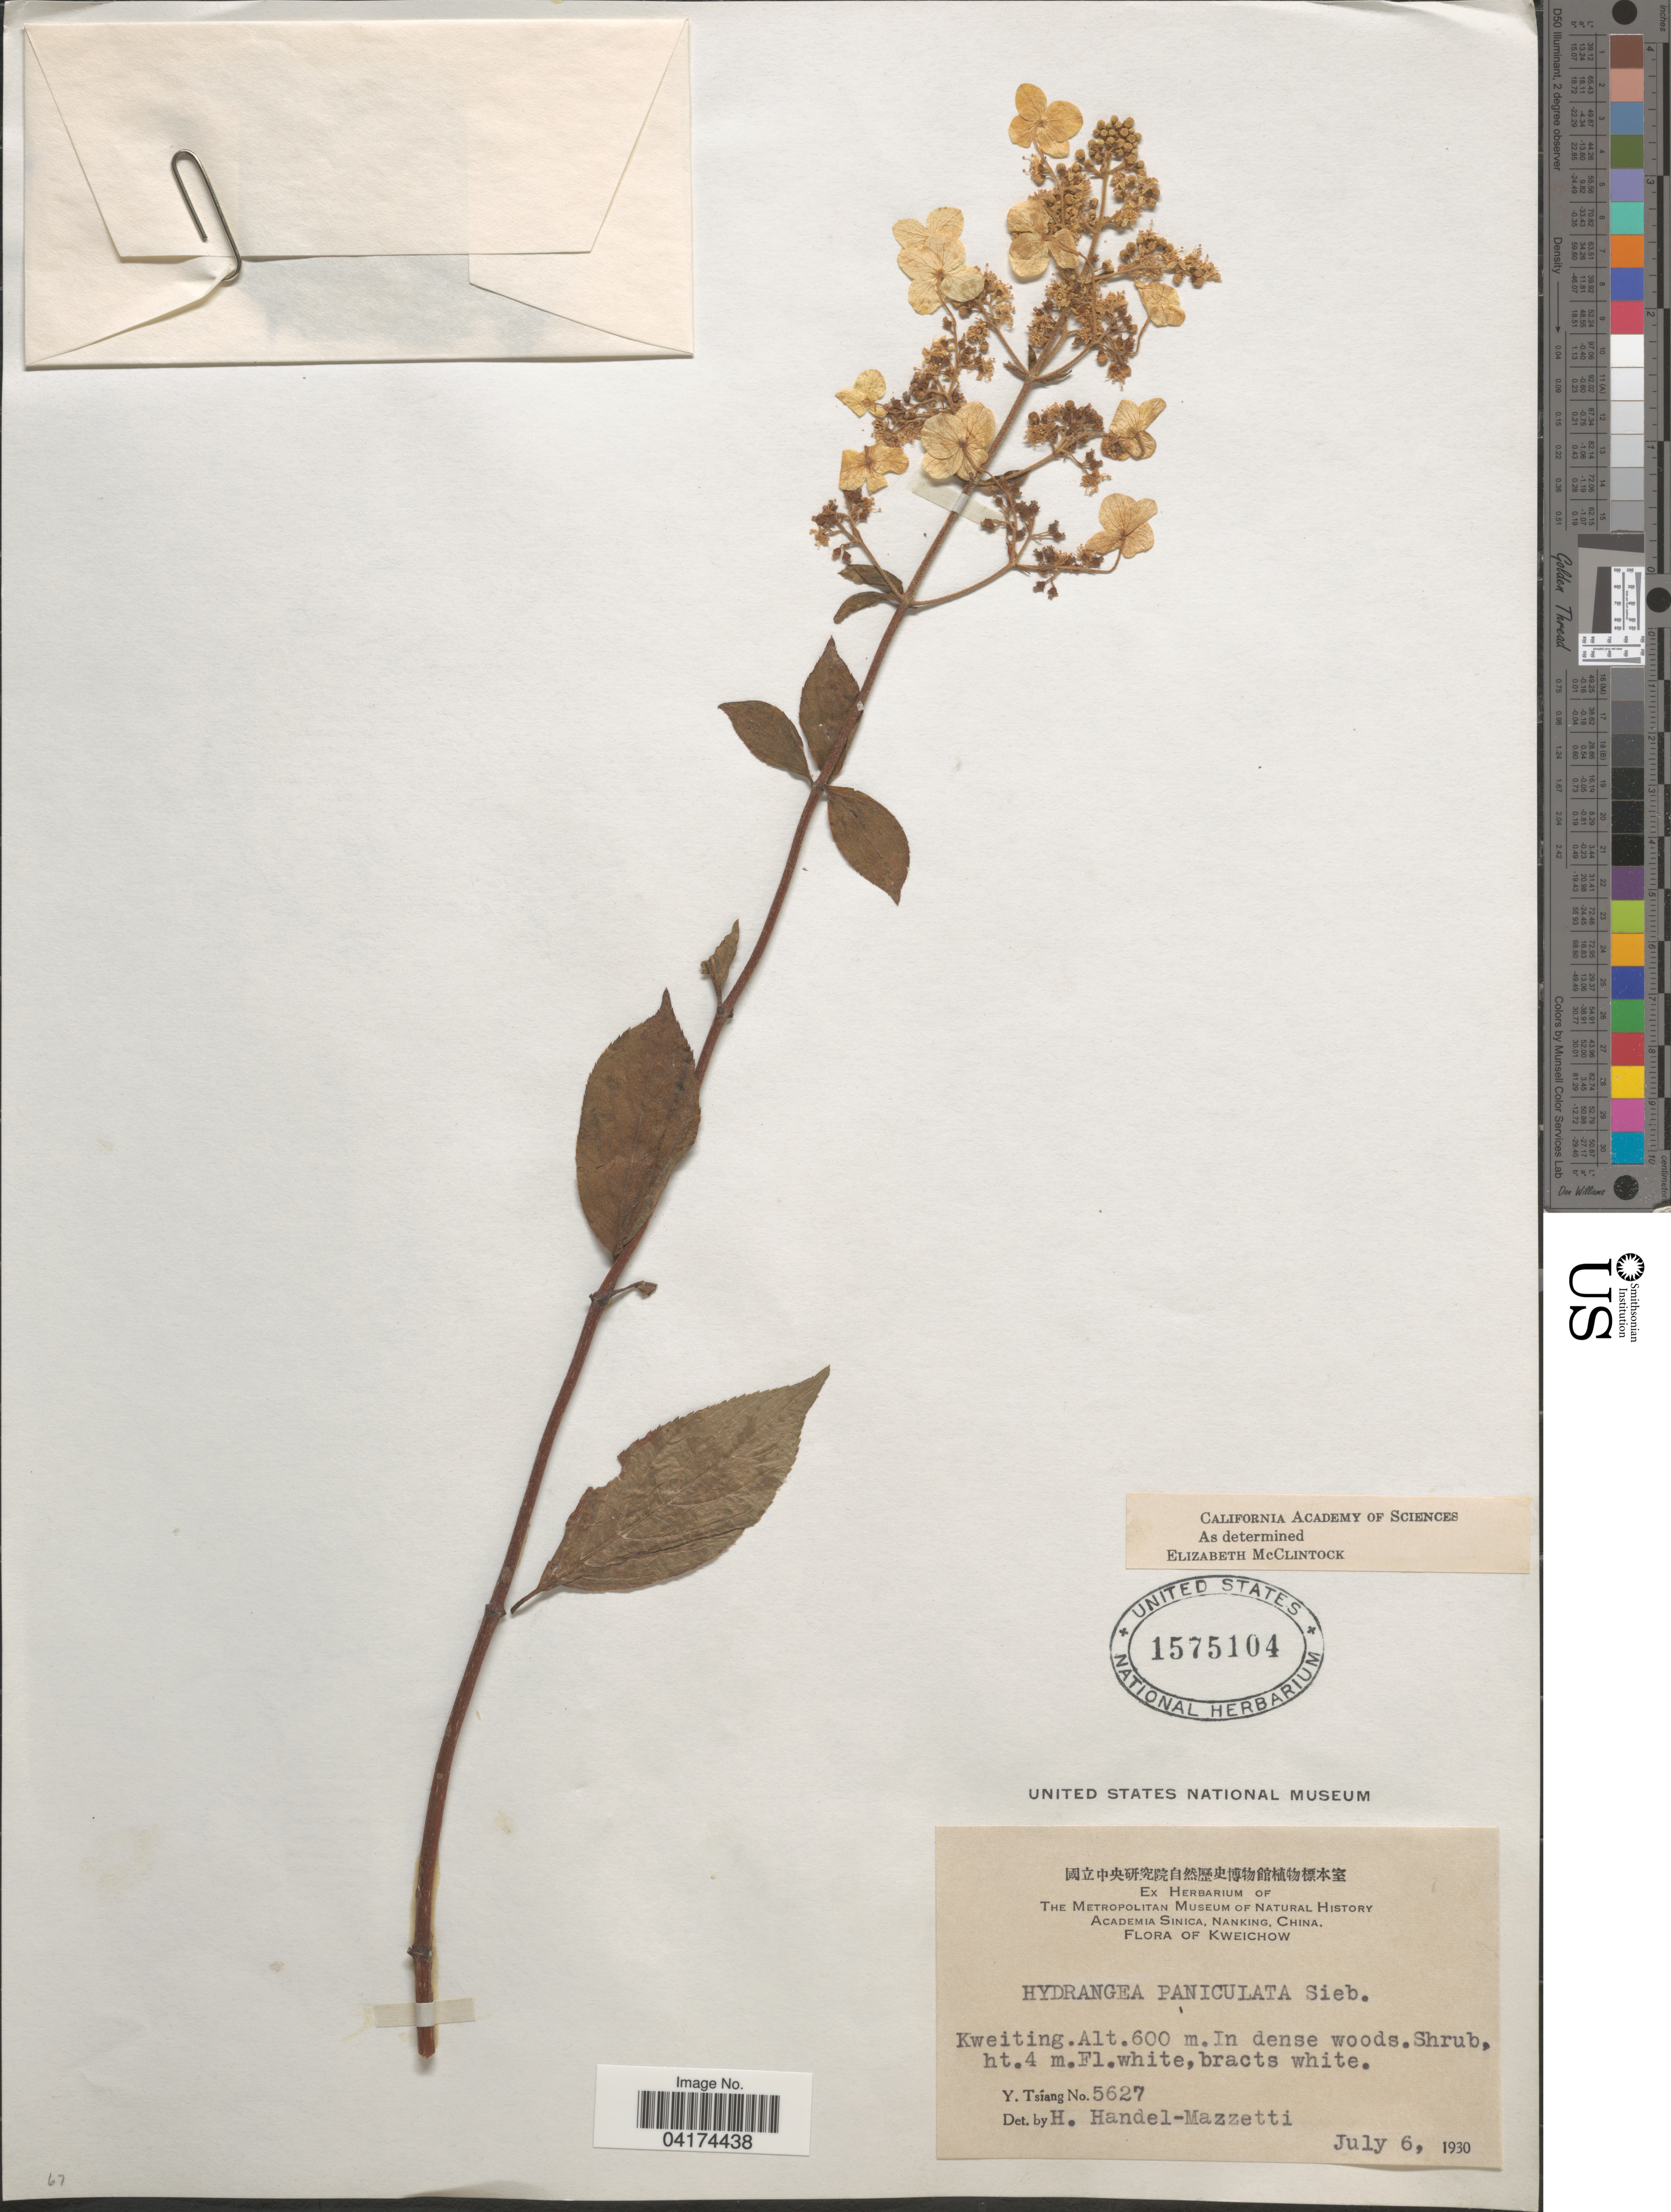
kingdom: Plantae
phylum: Tracheophyta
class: Magnoliopsida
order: Cornales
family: Hydrangeaceae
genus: Hydrangea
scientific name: Hydrangea paniculata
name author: Siebold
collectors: Y. Tsiang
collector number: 5627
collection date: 1930-07-06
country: China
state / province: Guizhou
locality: Kweichow. Kweiting.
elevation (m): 600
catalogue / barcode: US 1575104